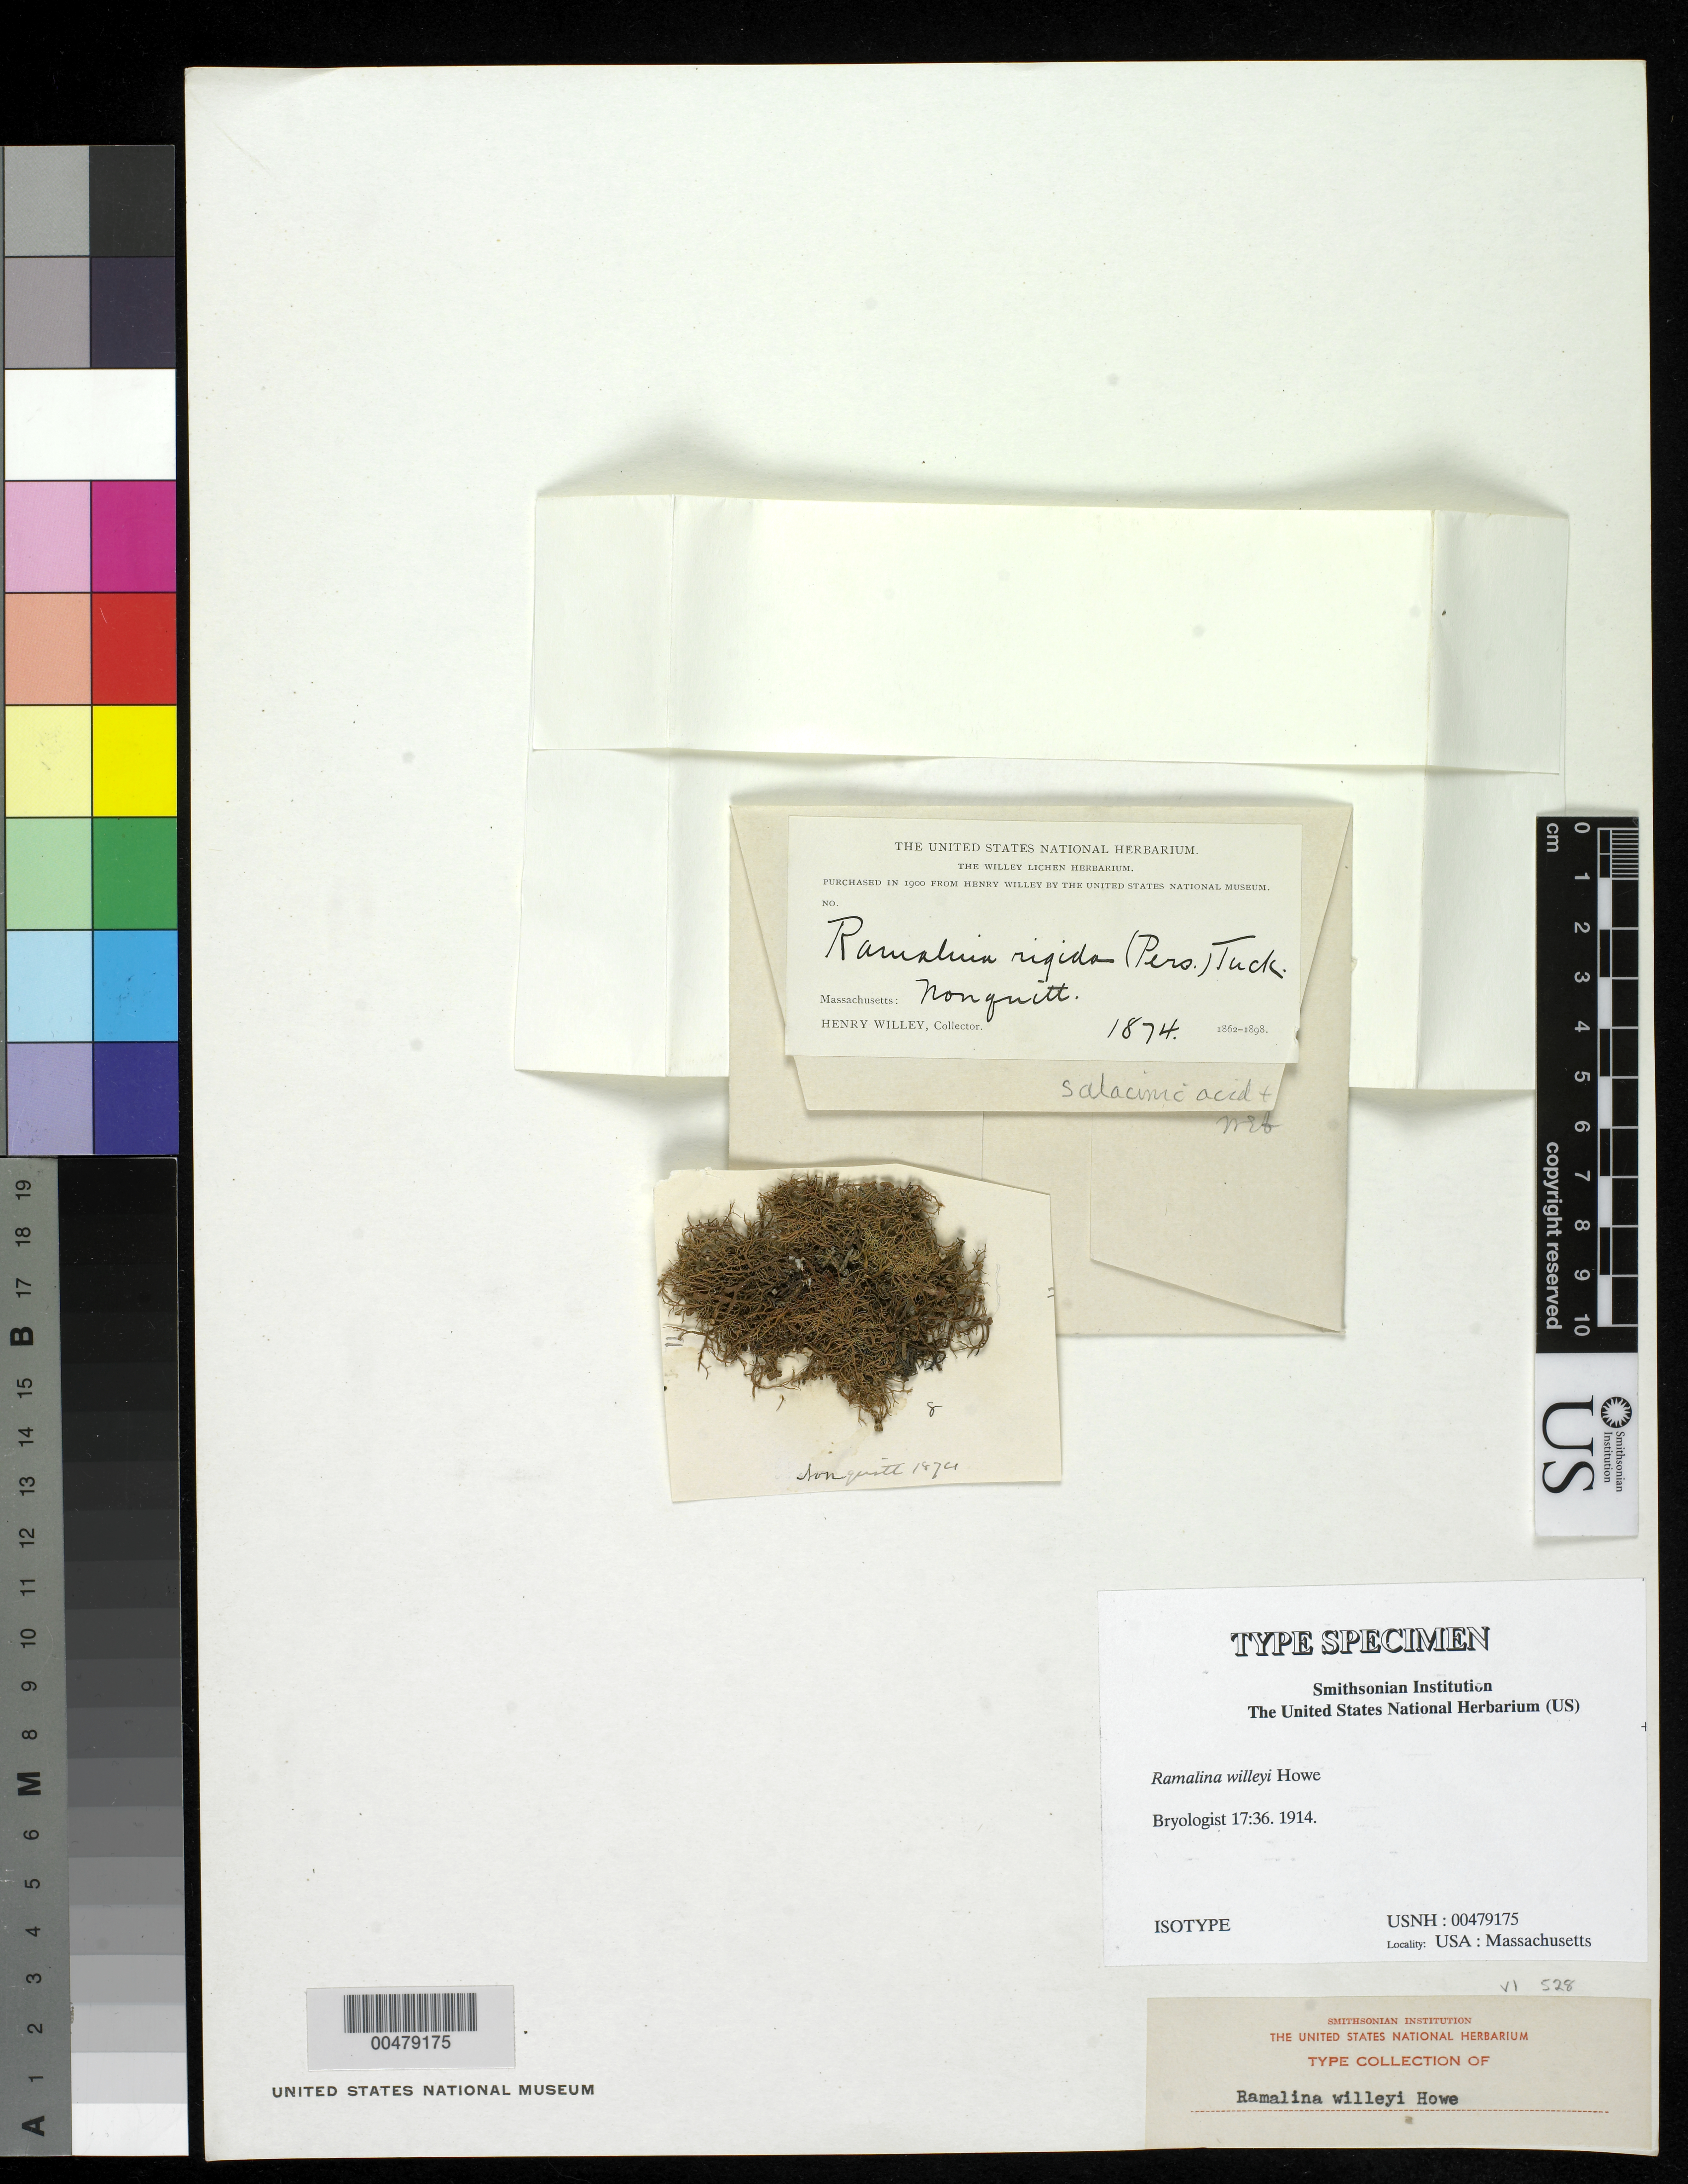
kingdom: Fungi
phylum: Ascomycota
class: Lecanoromycetes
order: Lecanorales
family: Ramalinaceae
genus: Ramalina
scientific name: Ramalina willeyi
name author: R. Howe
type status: Isotype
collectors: H. Willey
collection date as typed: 1874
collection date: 1874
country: United States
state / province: Massachusetts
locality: Nonquitt.